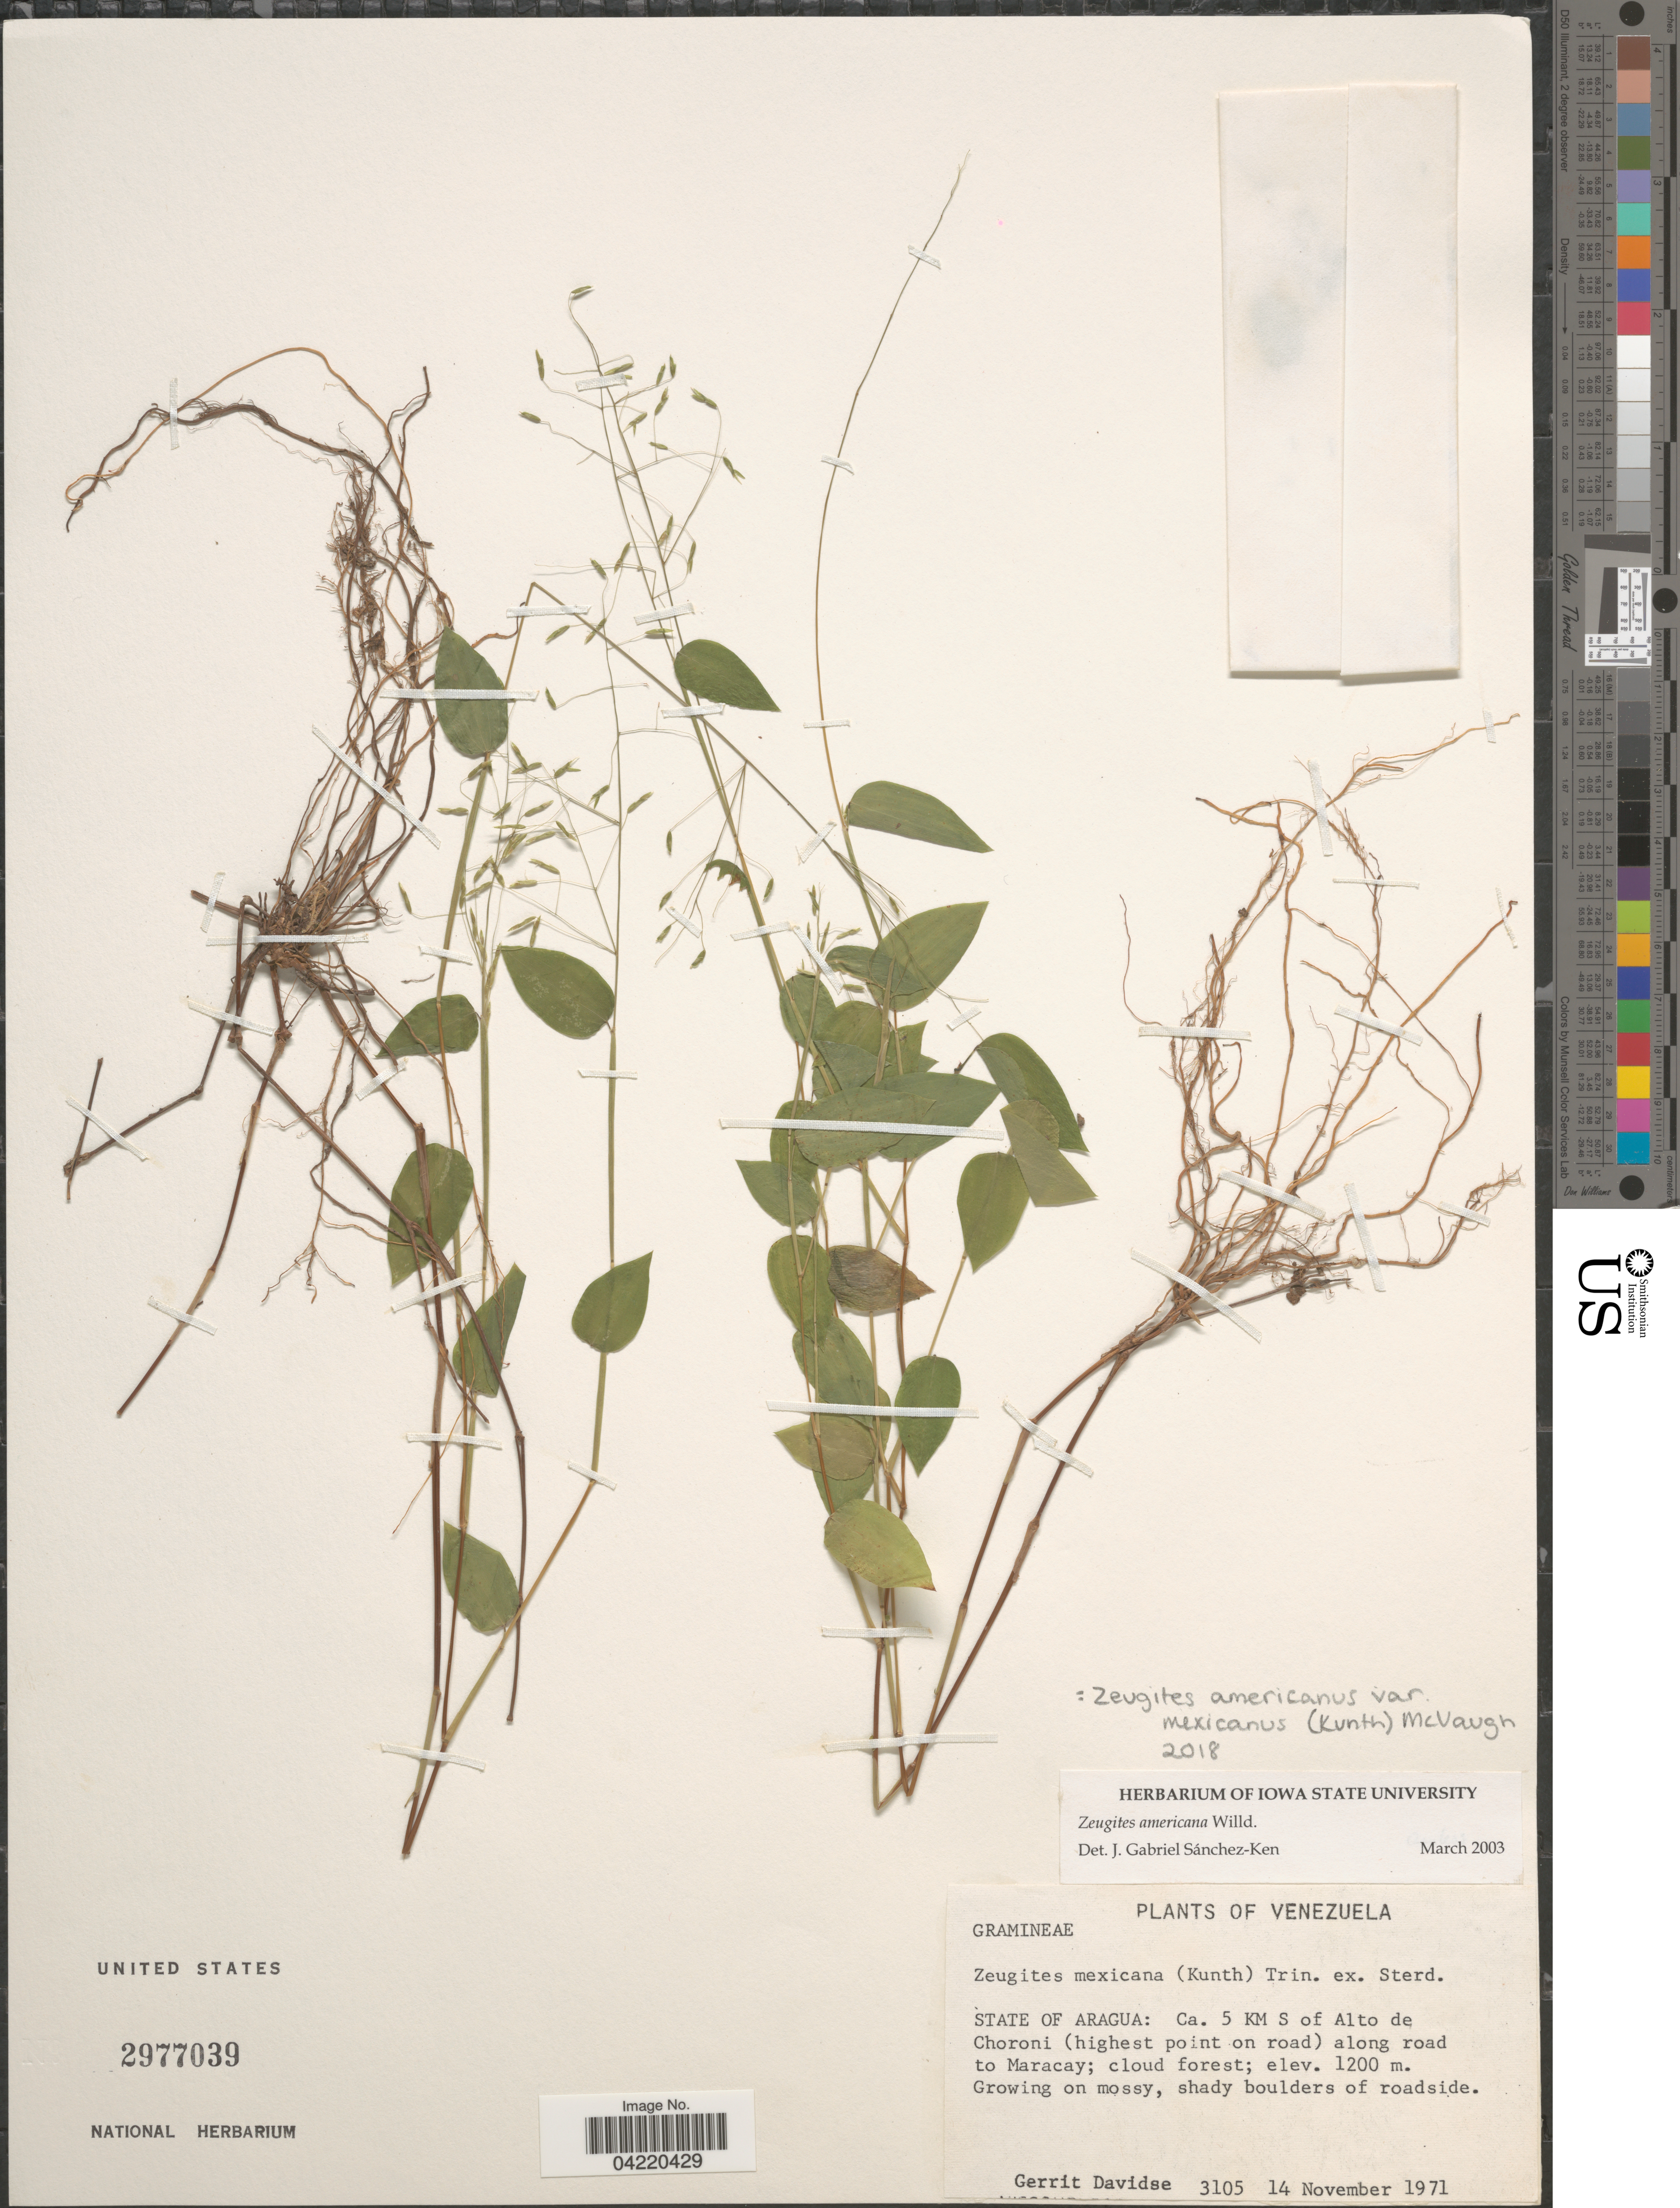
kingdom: Plantae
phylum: Tracheophyta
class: Liliopsida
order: Poales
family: Poaceae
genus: Zeugites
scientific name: Zeugites americanus var. mexicanus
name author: (Kunth) McVaugh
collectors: G. Davidse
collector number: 3105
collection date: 1971-11-14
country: Venezuela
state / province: Aragua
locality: Ca. 5 KM S of Alto de Choroni (highest point on road) along road to Maracay.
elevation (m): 1200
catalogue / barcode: US 2977039